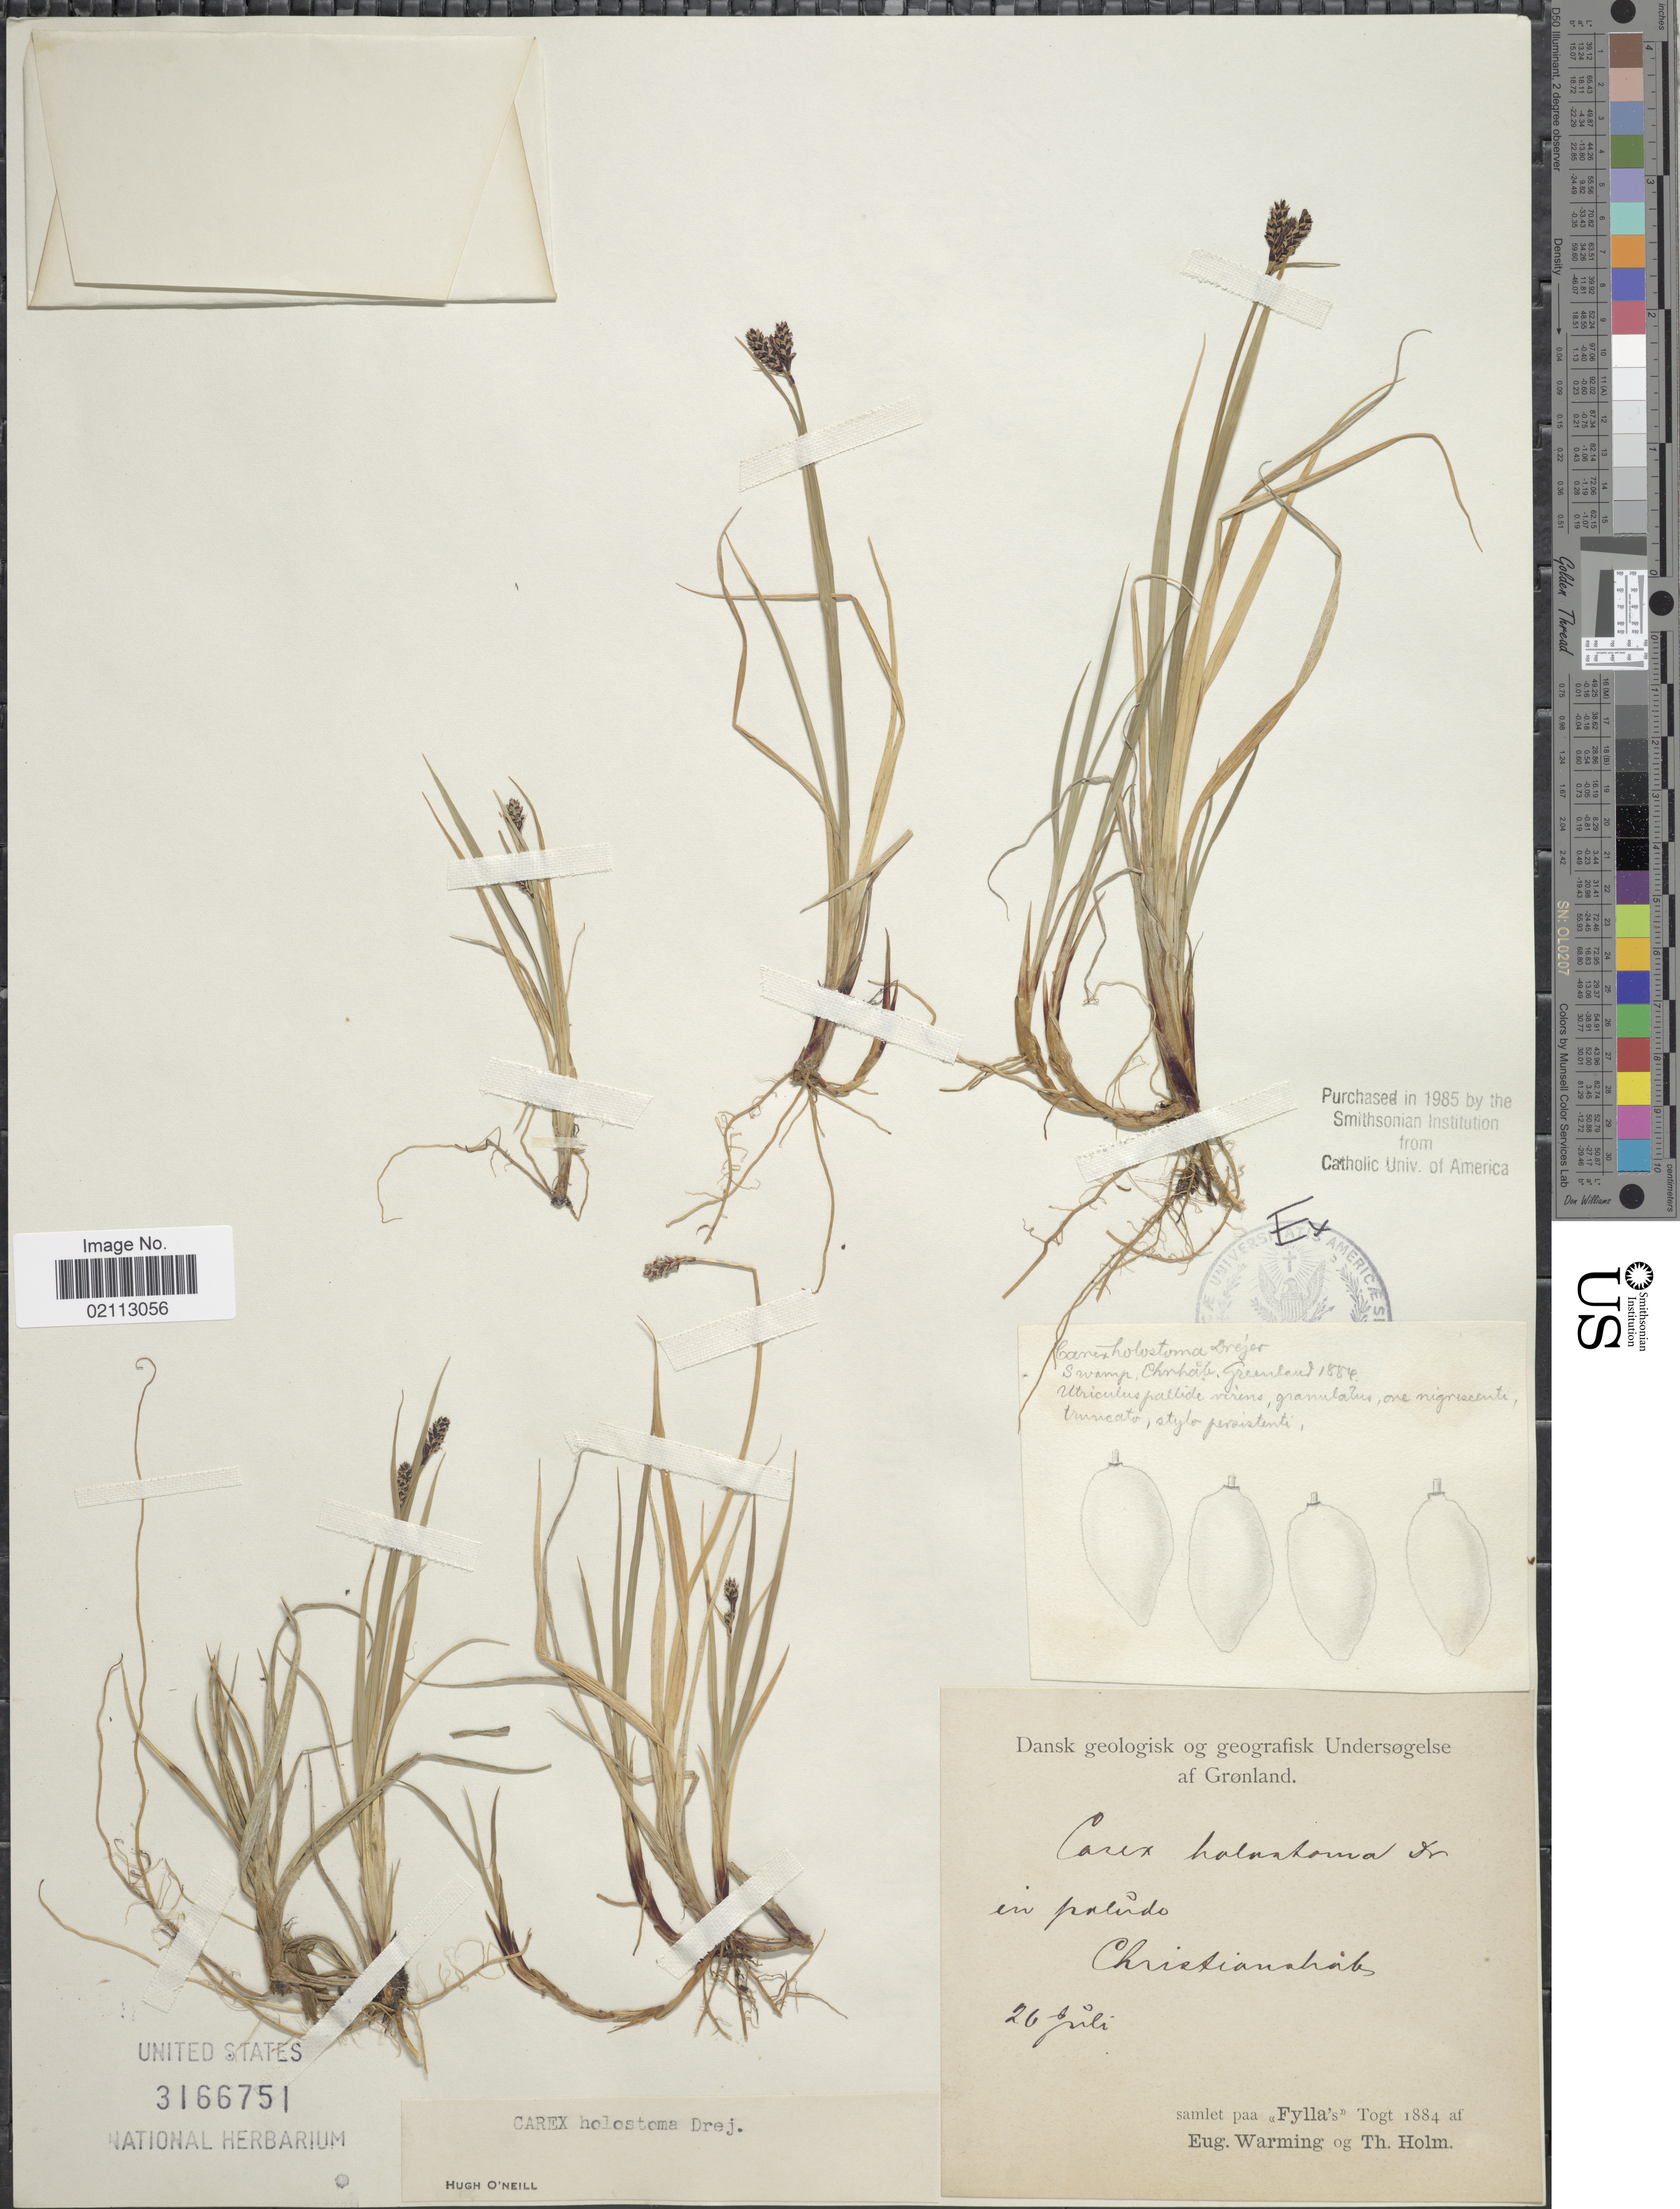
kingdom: Plantae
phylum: Tracheophyta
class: Liliopsida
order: Poales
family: Cyperaceae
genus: Carex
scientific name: Carex holostoma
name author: Drejer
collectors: E. Warming & T. Holm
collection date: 1884-07-26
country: Greenland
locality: Grønland. Christianshåb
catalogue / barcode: US 3166751